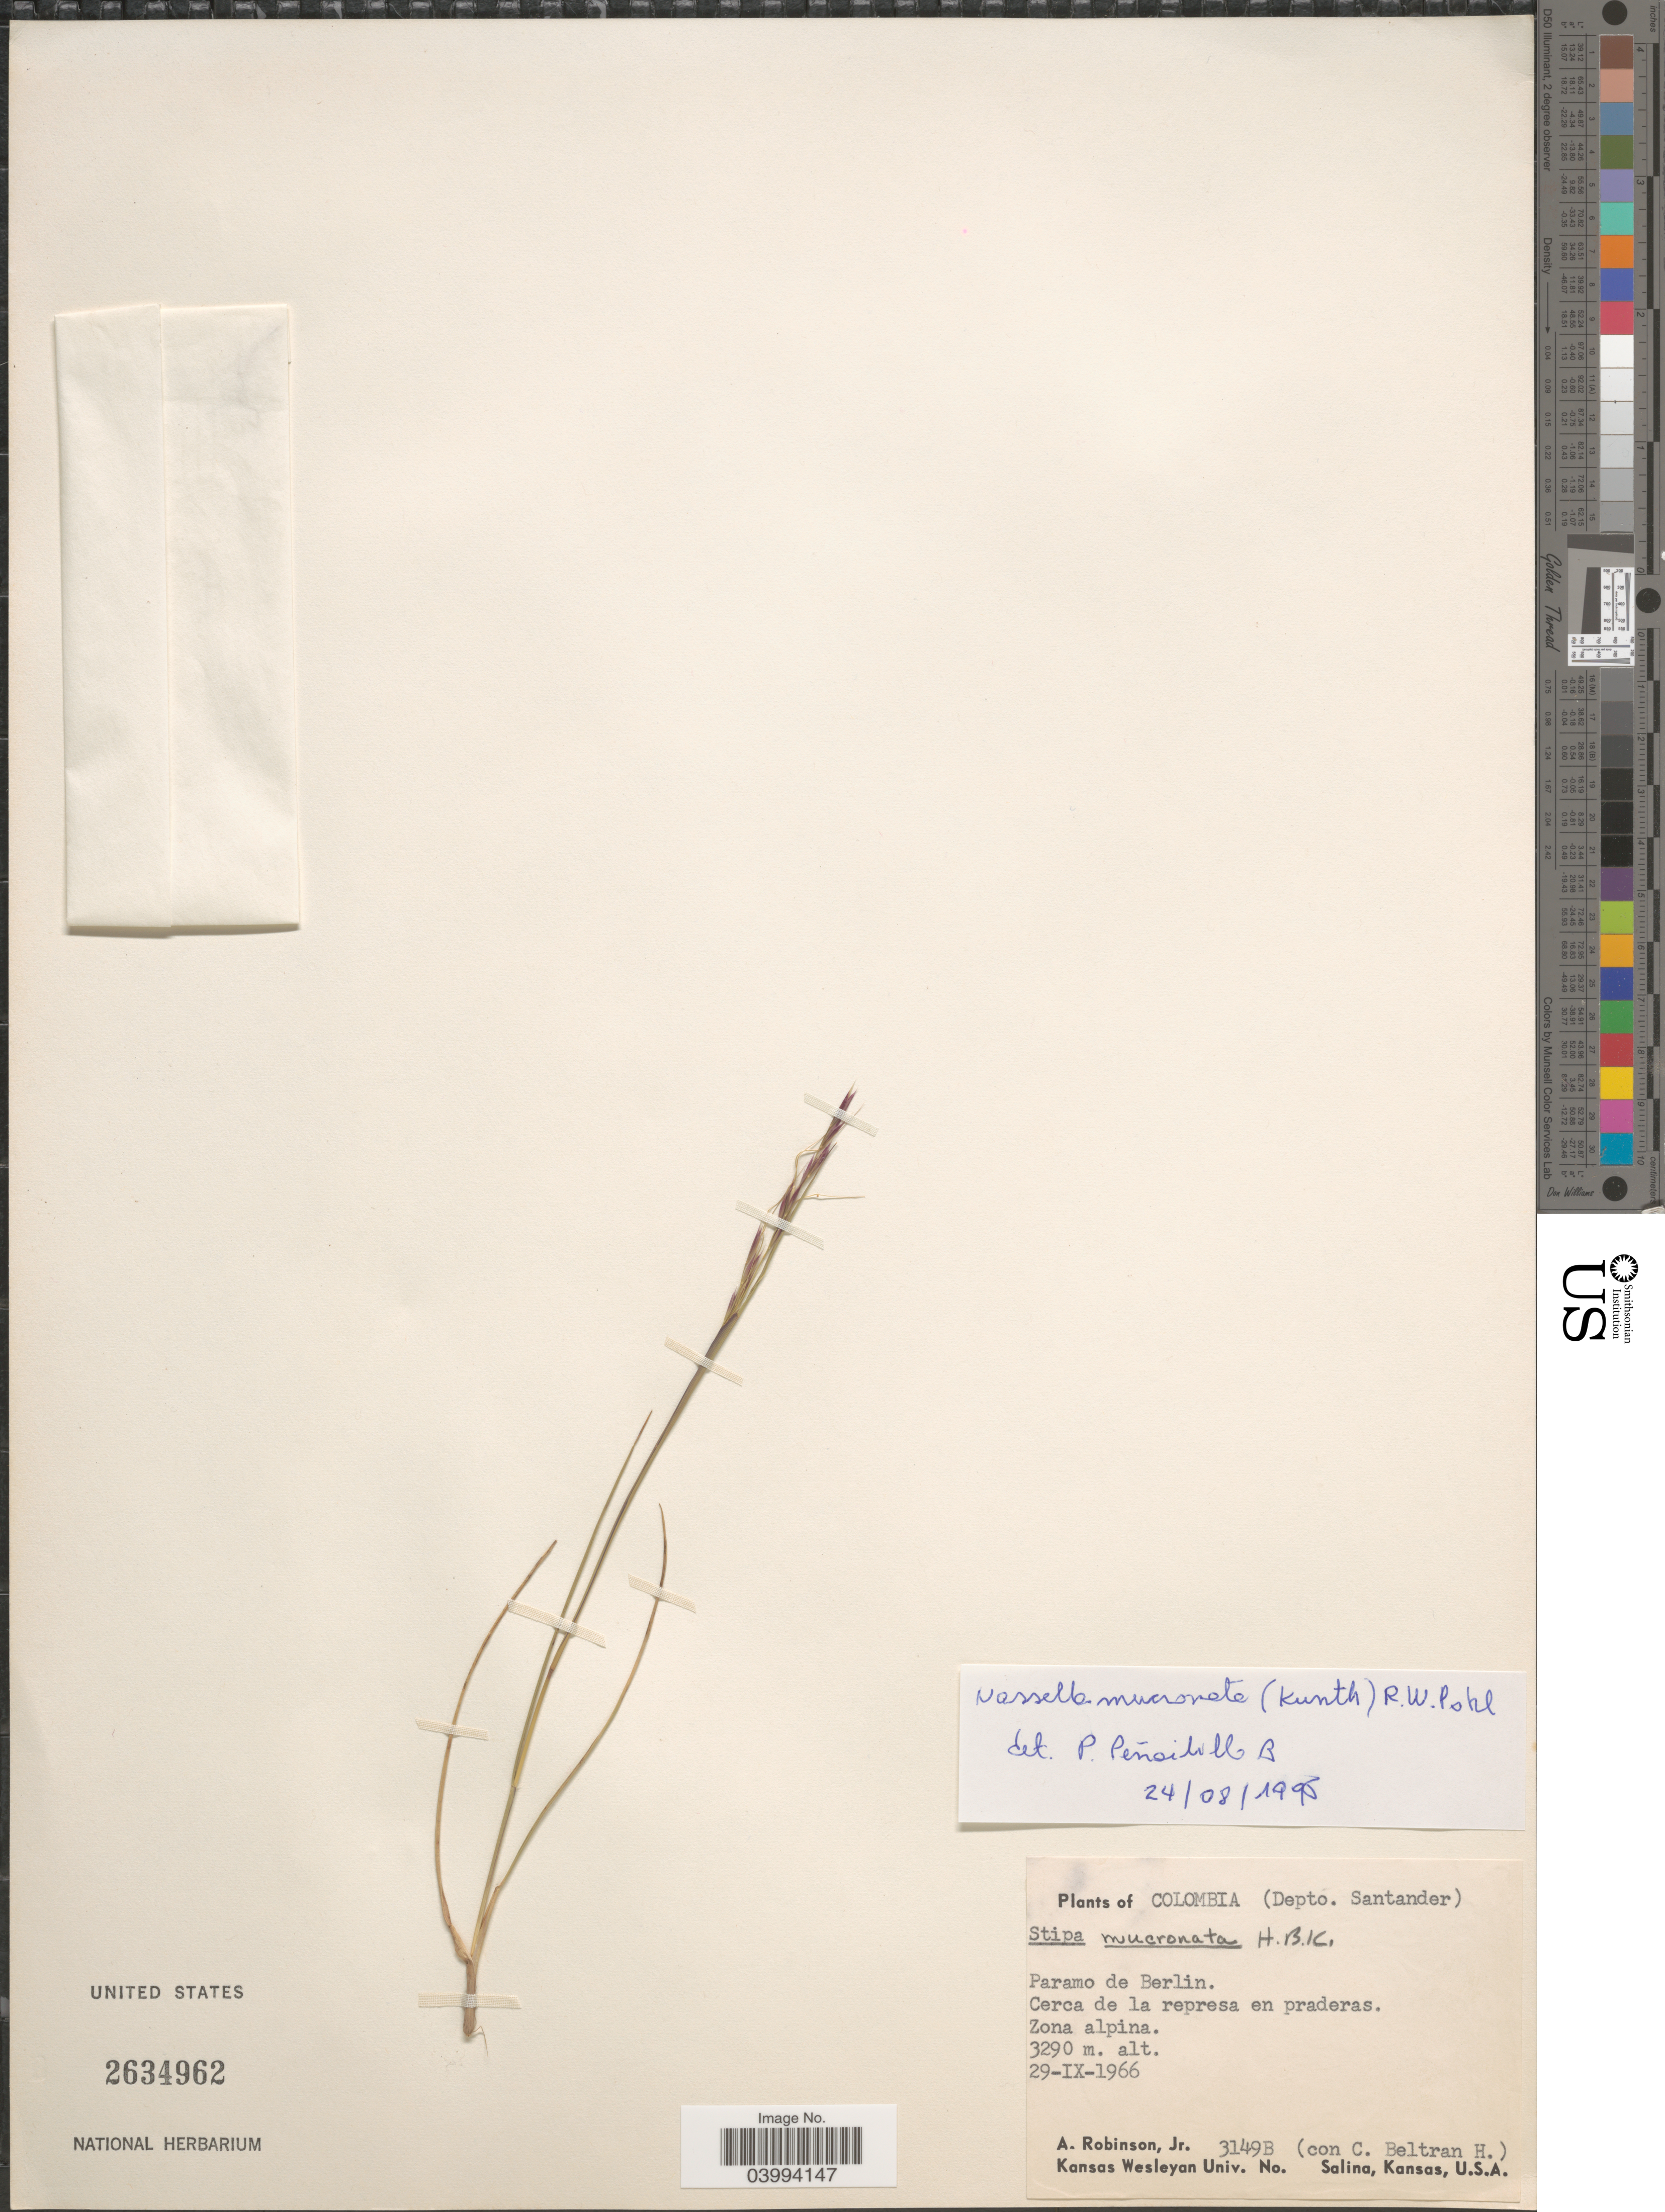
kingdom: Plantae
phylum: Tracheophyta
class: Liliopsida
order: Poales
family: Poaceae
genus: Nassella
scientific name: Nassella mucronata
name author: (Kunth) R.W. Pohl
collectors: A. Robinson Jr. & C. Beltran H.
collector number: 3149B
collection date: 1966-09-29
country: Colombia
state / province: Santander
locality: Depto. Santander. Paramo de Berlin. Cerca de la represa en praderas. Zona alpina.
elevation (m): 3290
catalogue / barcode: US 2634962